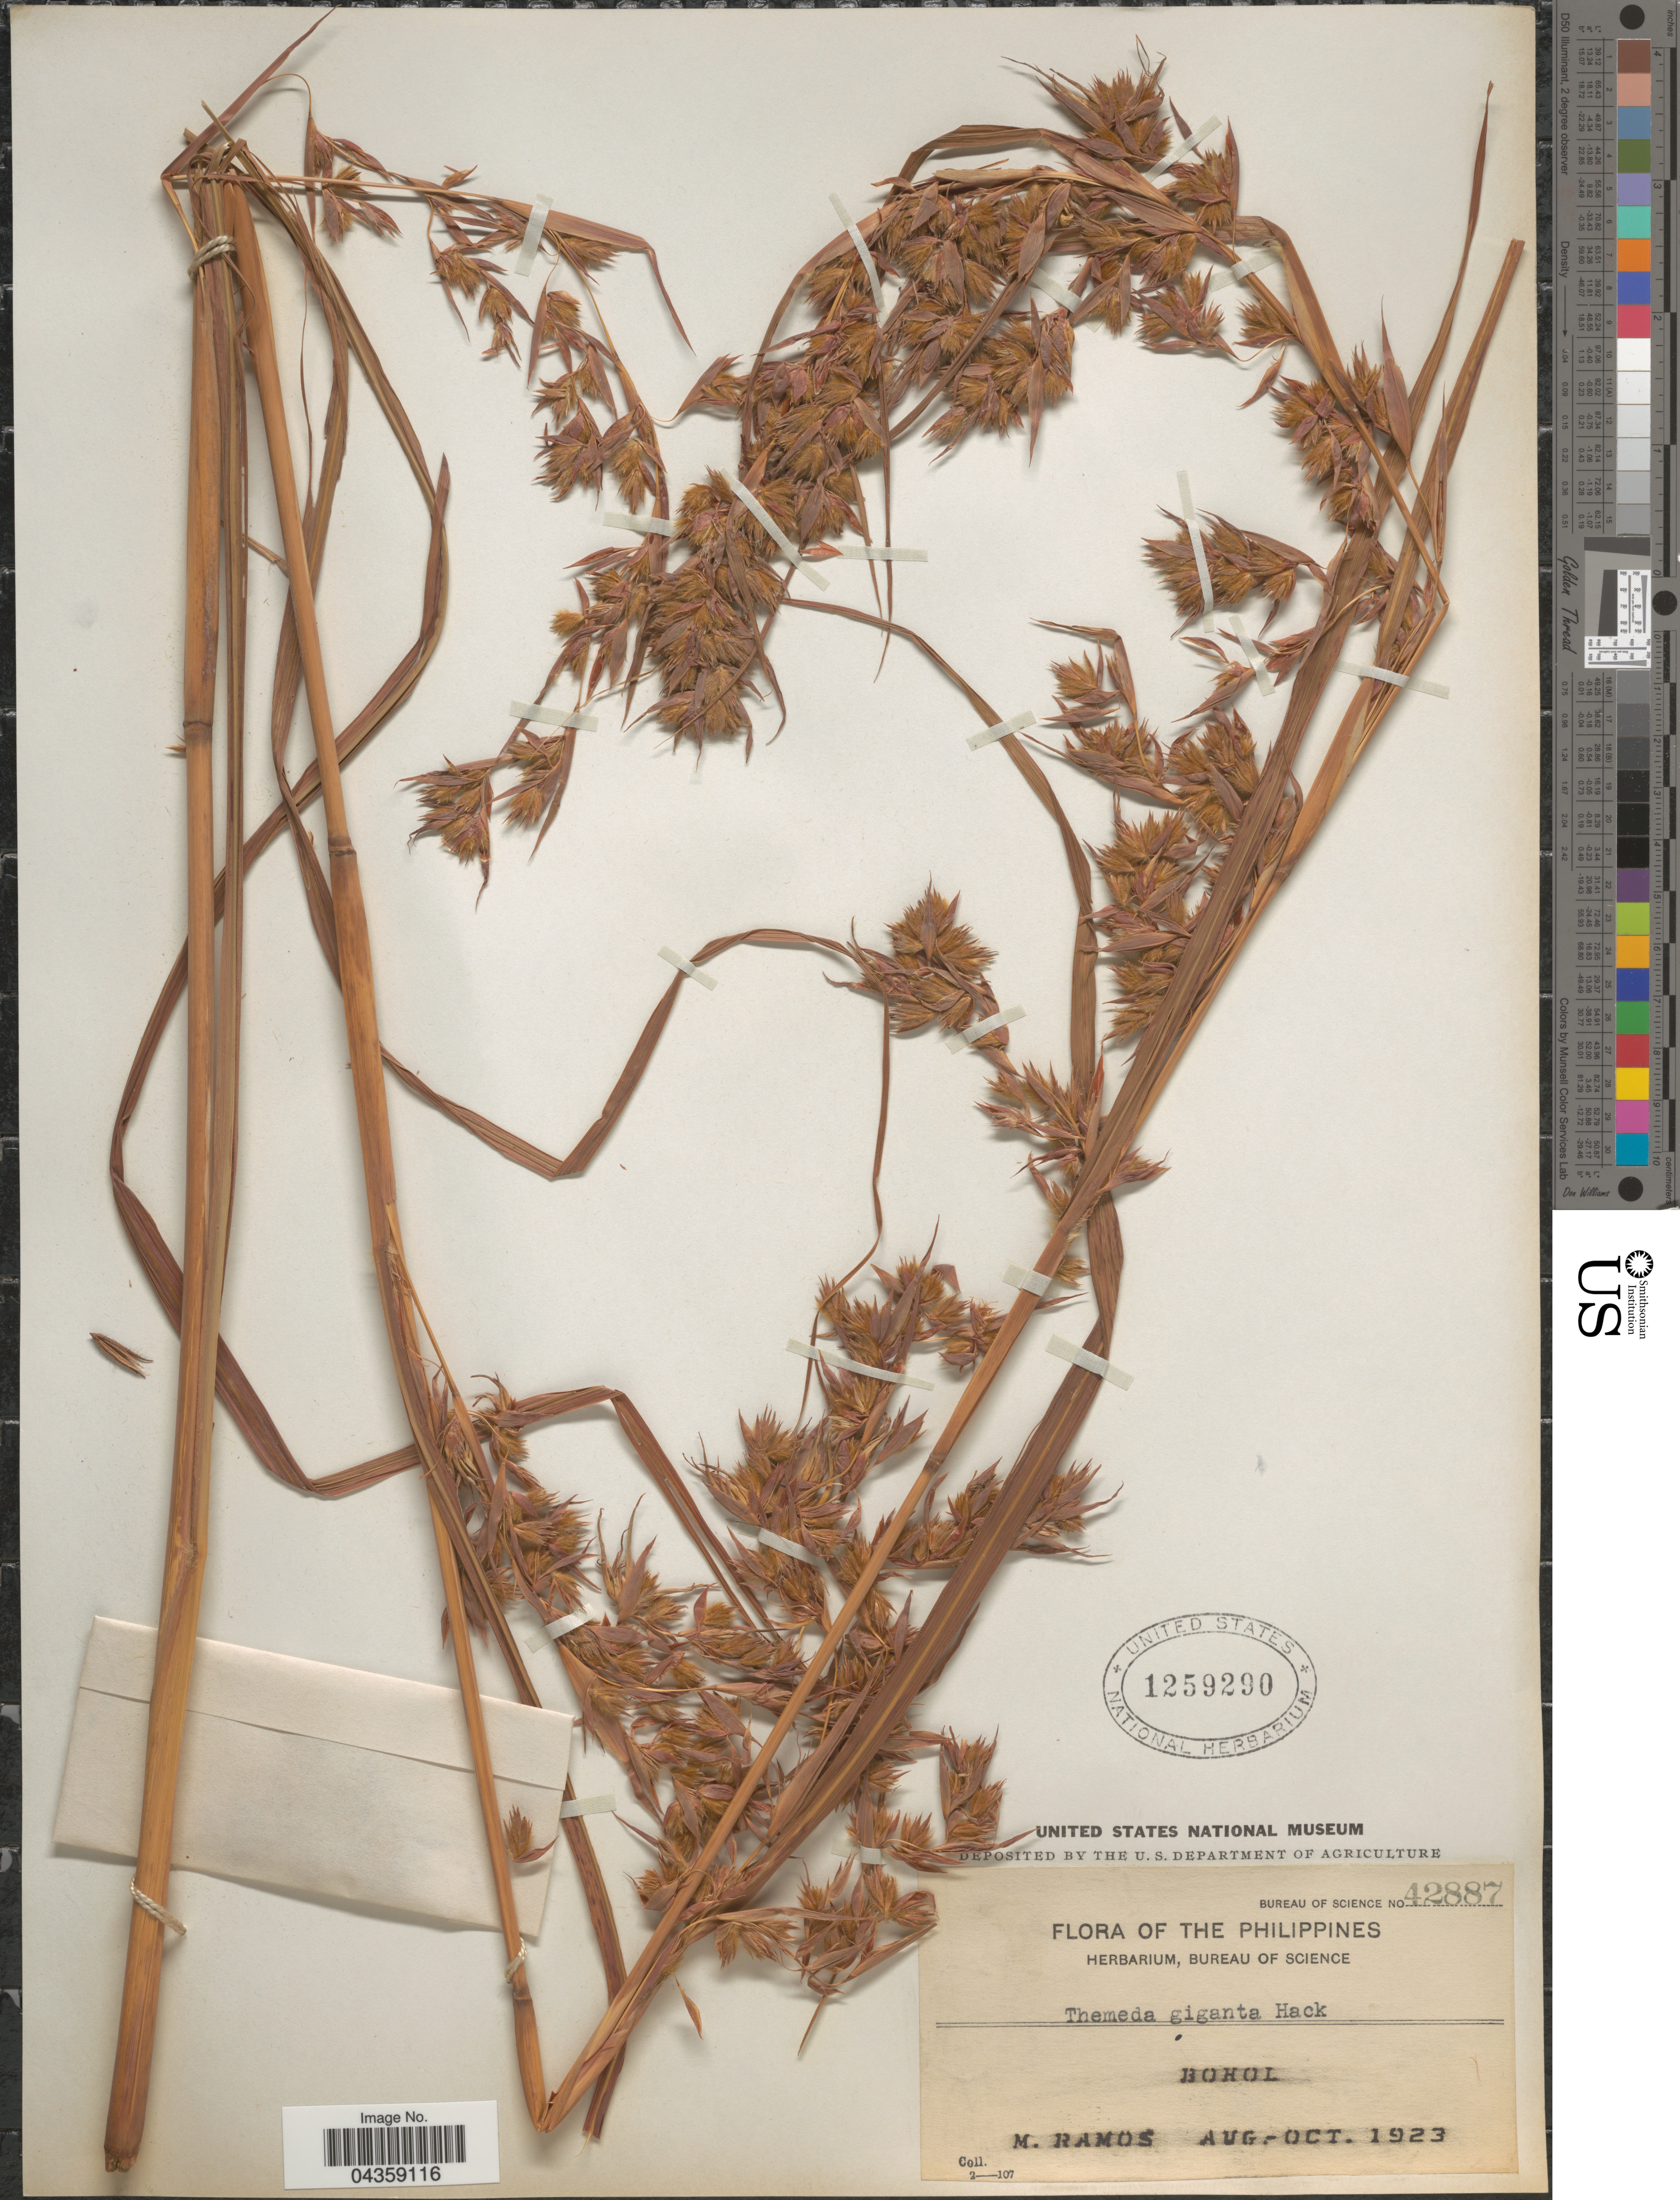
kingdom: Plantae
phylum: Tracheophyta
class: Liliopsida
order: Poales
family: Poaceae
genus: Themeda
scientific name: Themeda gigantea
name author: Hack.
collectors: M. Ramos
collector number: Bureau of Science 42887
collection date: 1923-08/1923-10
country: Philippines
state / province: Central Visayas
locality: Bohol.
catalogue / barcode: US 1259290